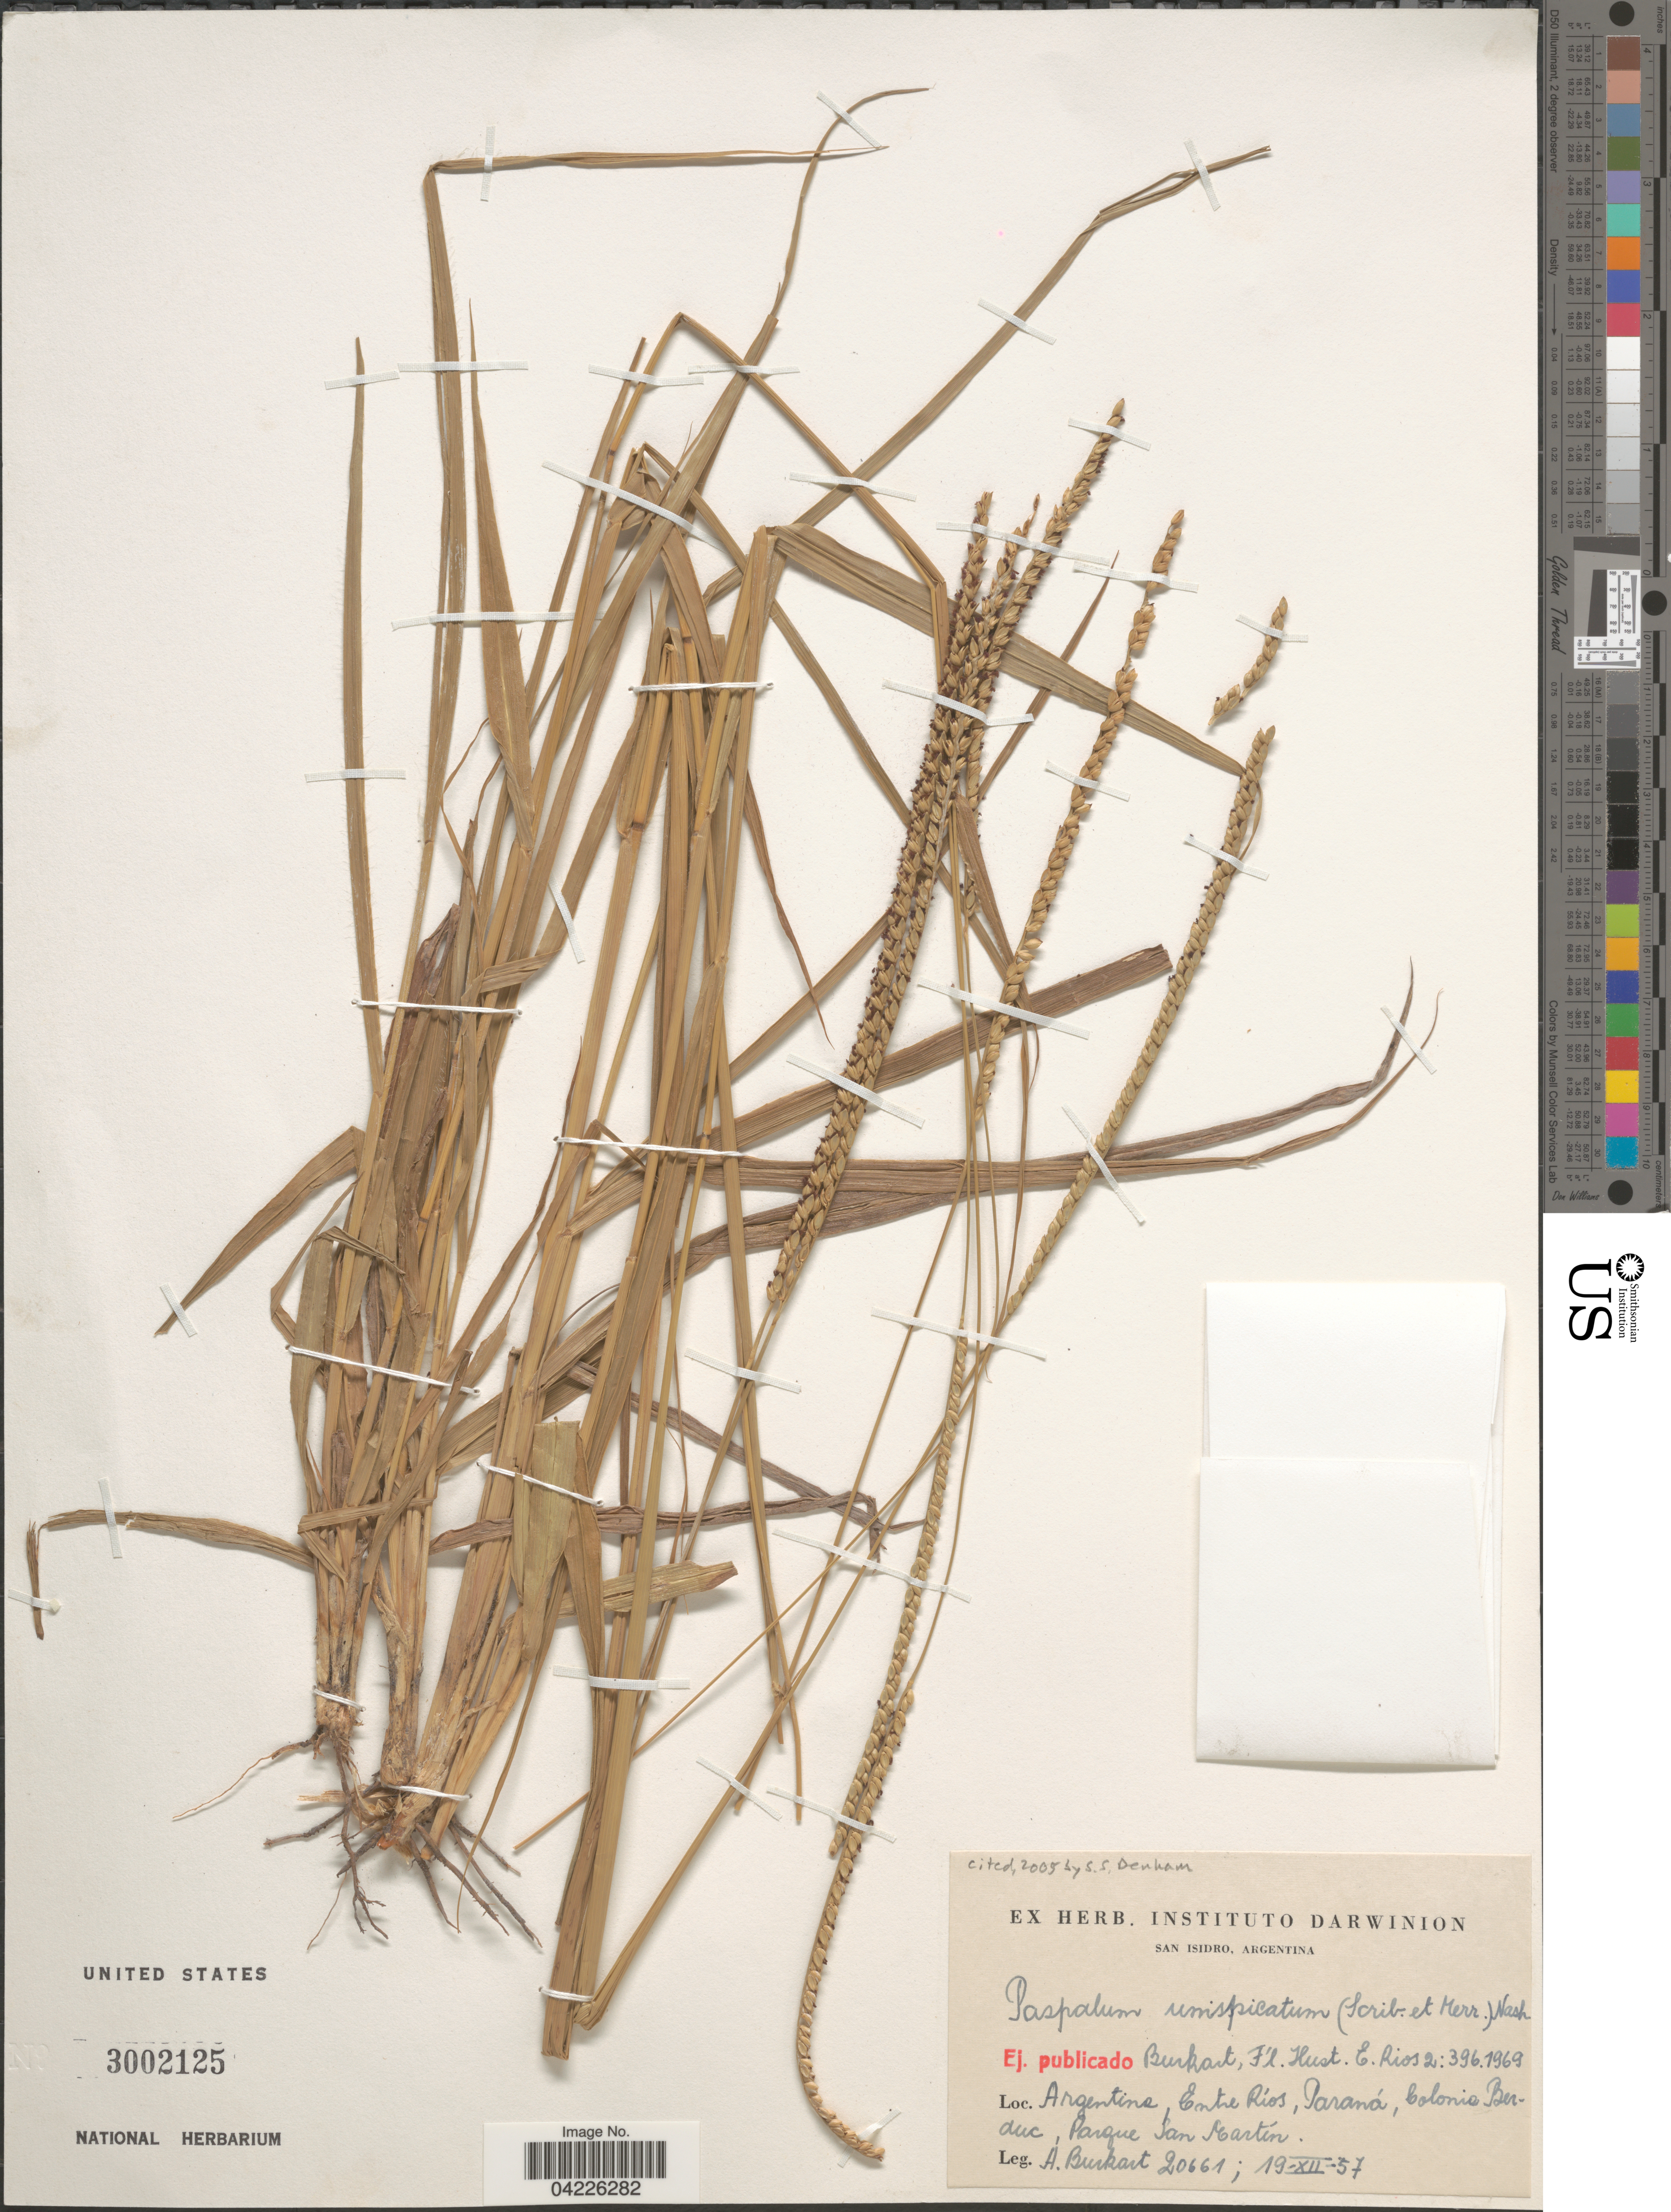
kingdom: Plantae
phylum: Tracheophyta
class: Liliopsida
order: Poales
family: Poaceae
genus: Paspalum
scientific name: Paspalum unispicatum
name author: (Scribn. & Merr.) Nash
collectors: A. E. Burkart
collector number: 20661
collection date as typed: Transcribed d/m/y: 19/12/57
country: Argentina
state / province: Entre Rios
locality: Paraná, Colonia Berduc, Parque San Martín.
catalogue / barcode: US 3002125